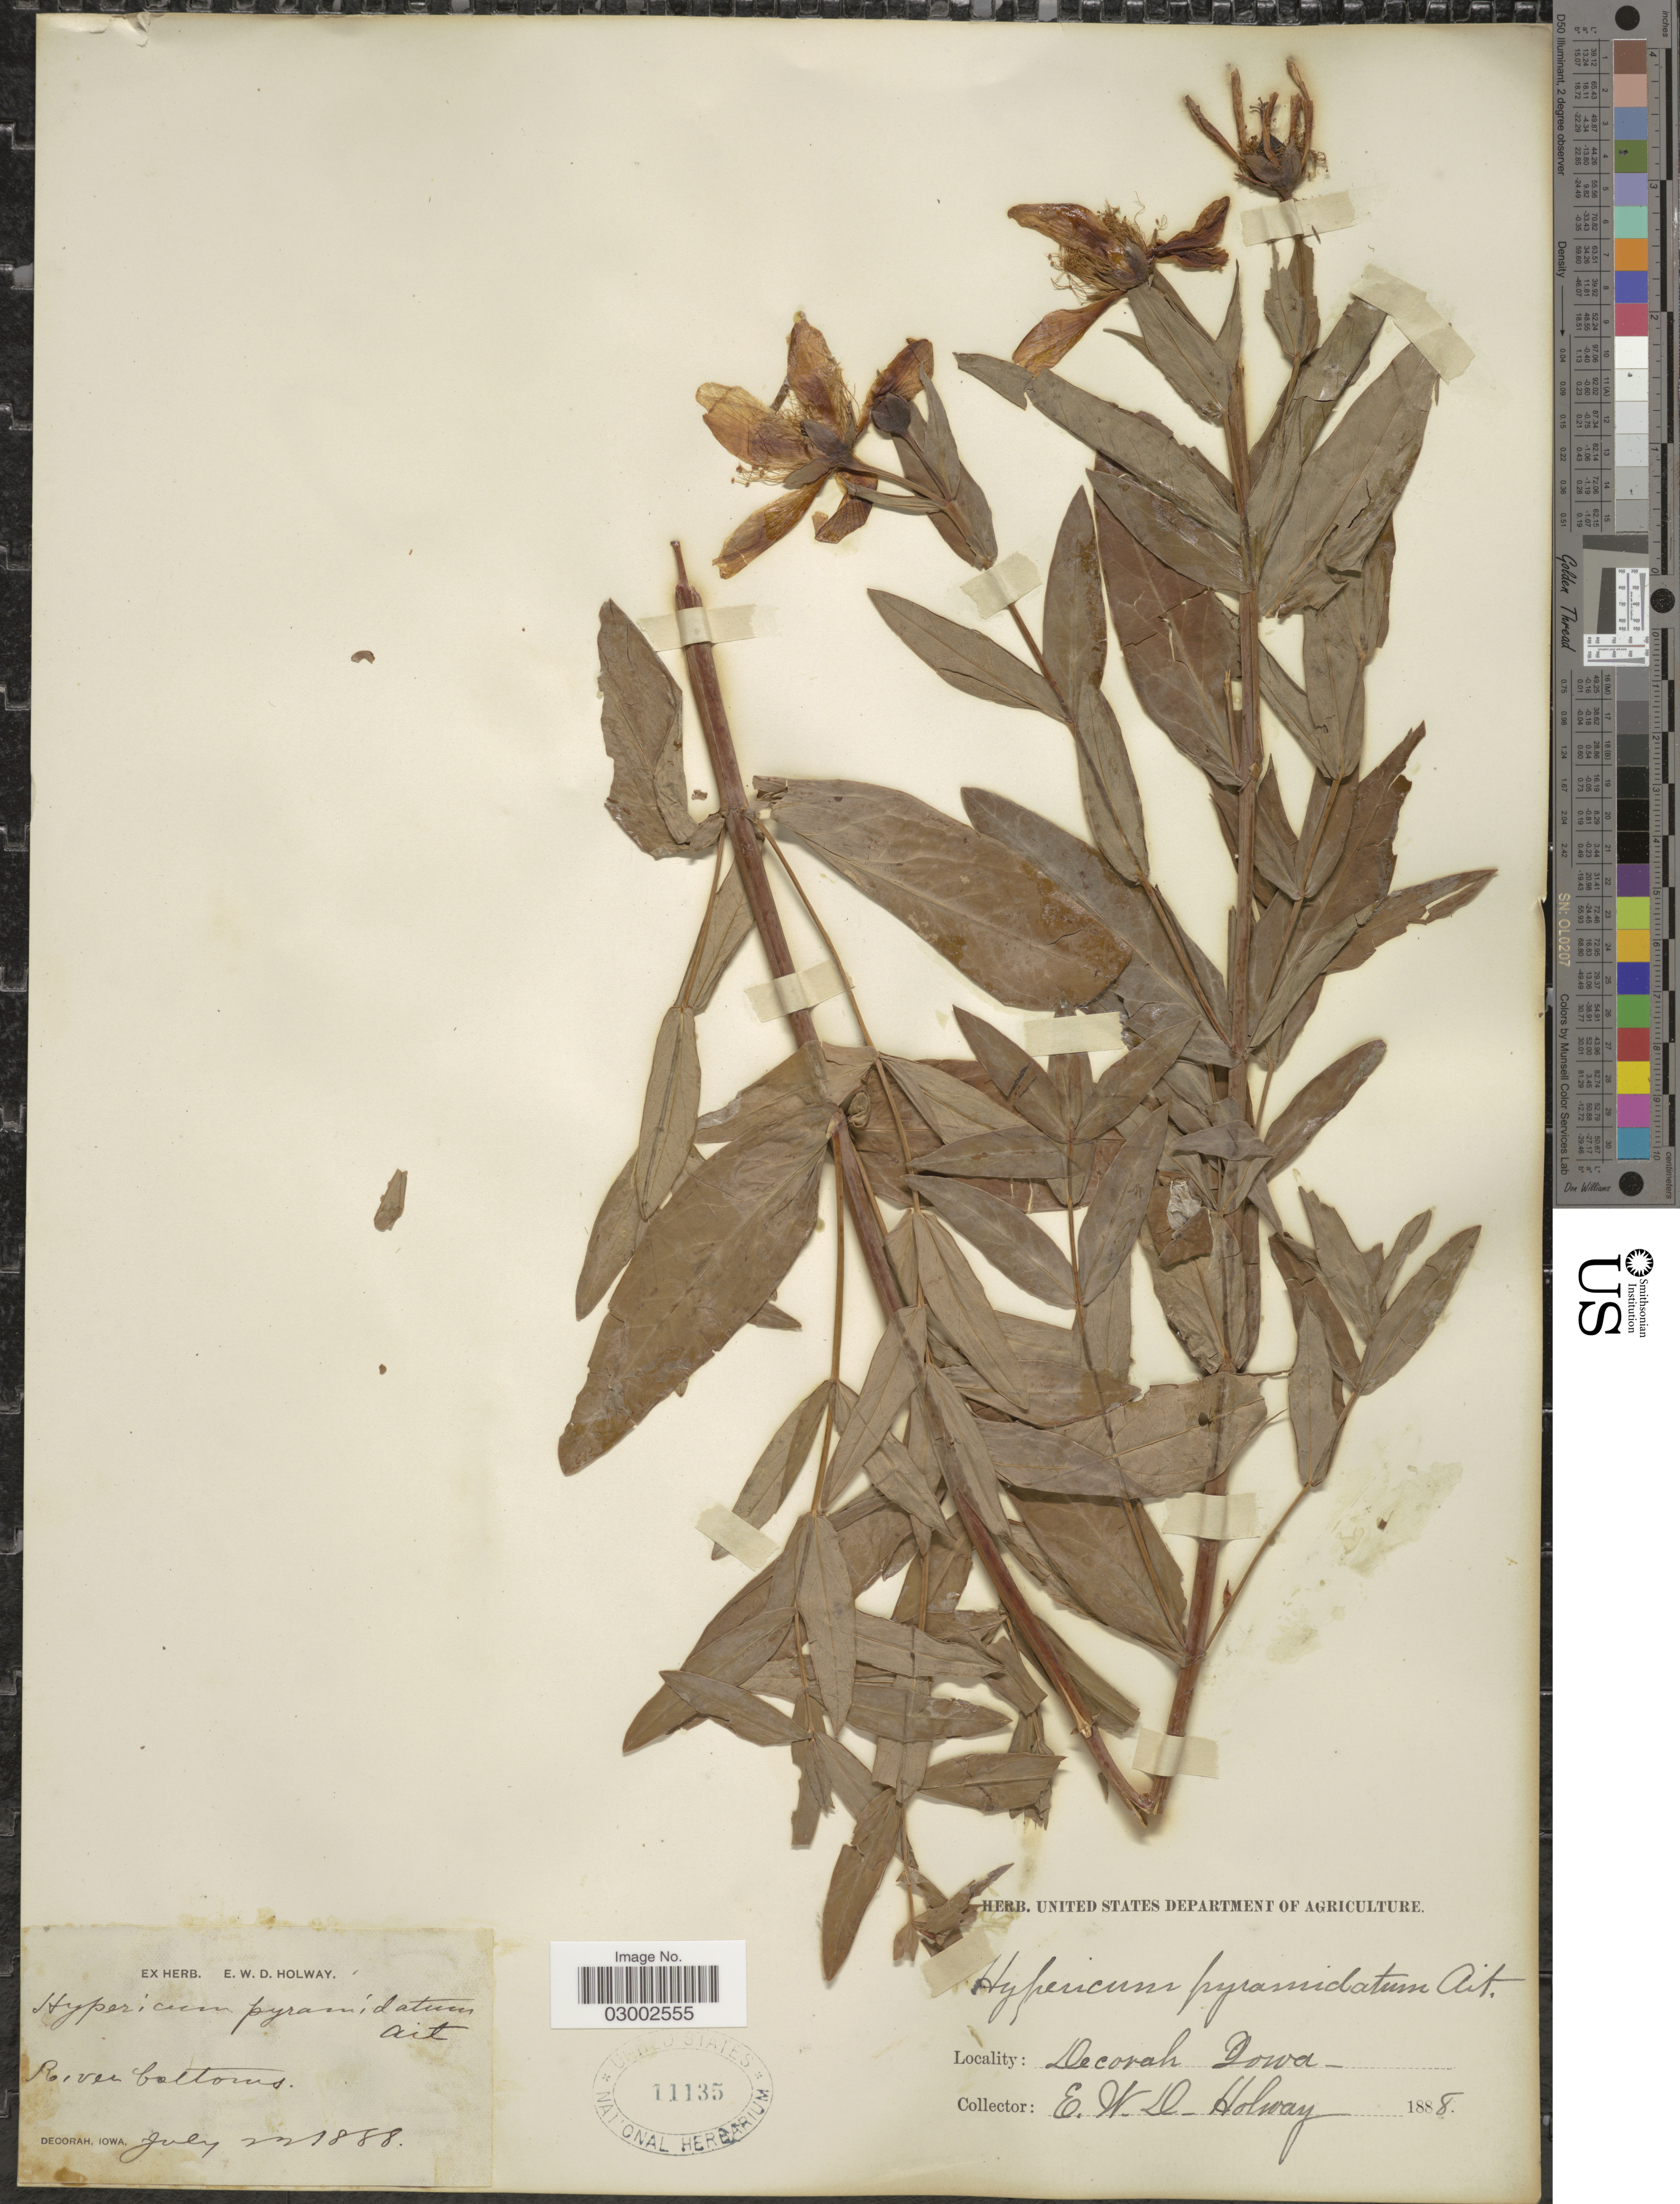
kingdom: Plantae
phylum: Tracheophyta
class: Magnoliopsida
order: Malpighiales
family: Hypericaceae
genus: Hypericum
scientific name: Hypericum ascyron subsp. pyramidatum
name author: (Aiton) N. Robson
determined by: Strong, Mark T., (BOT), Smithsonian Institution - National Museum of Natural History (UNITED STATES)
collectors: E. W. D. Holway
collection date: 1888-07-22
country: United States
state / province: Iowa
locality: Decorah.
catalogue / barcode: US 11135